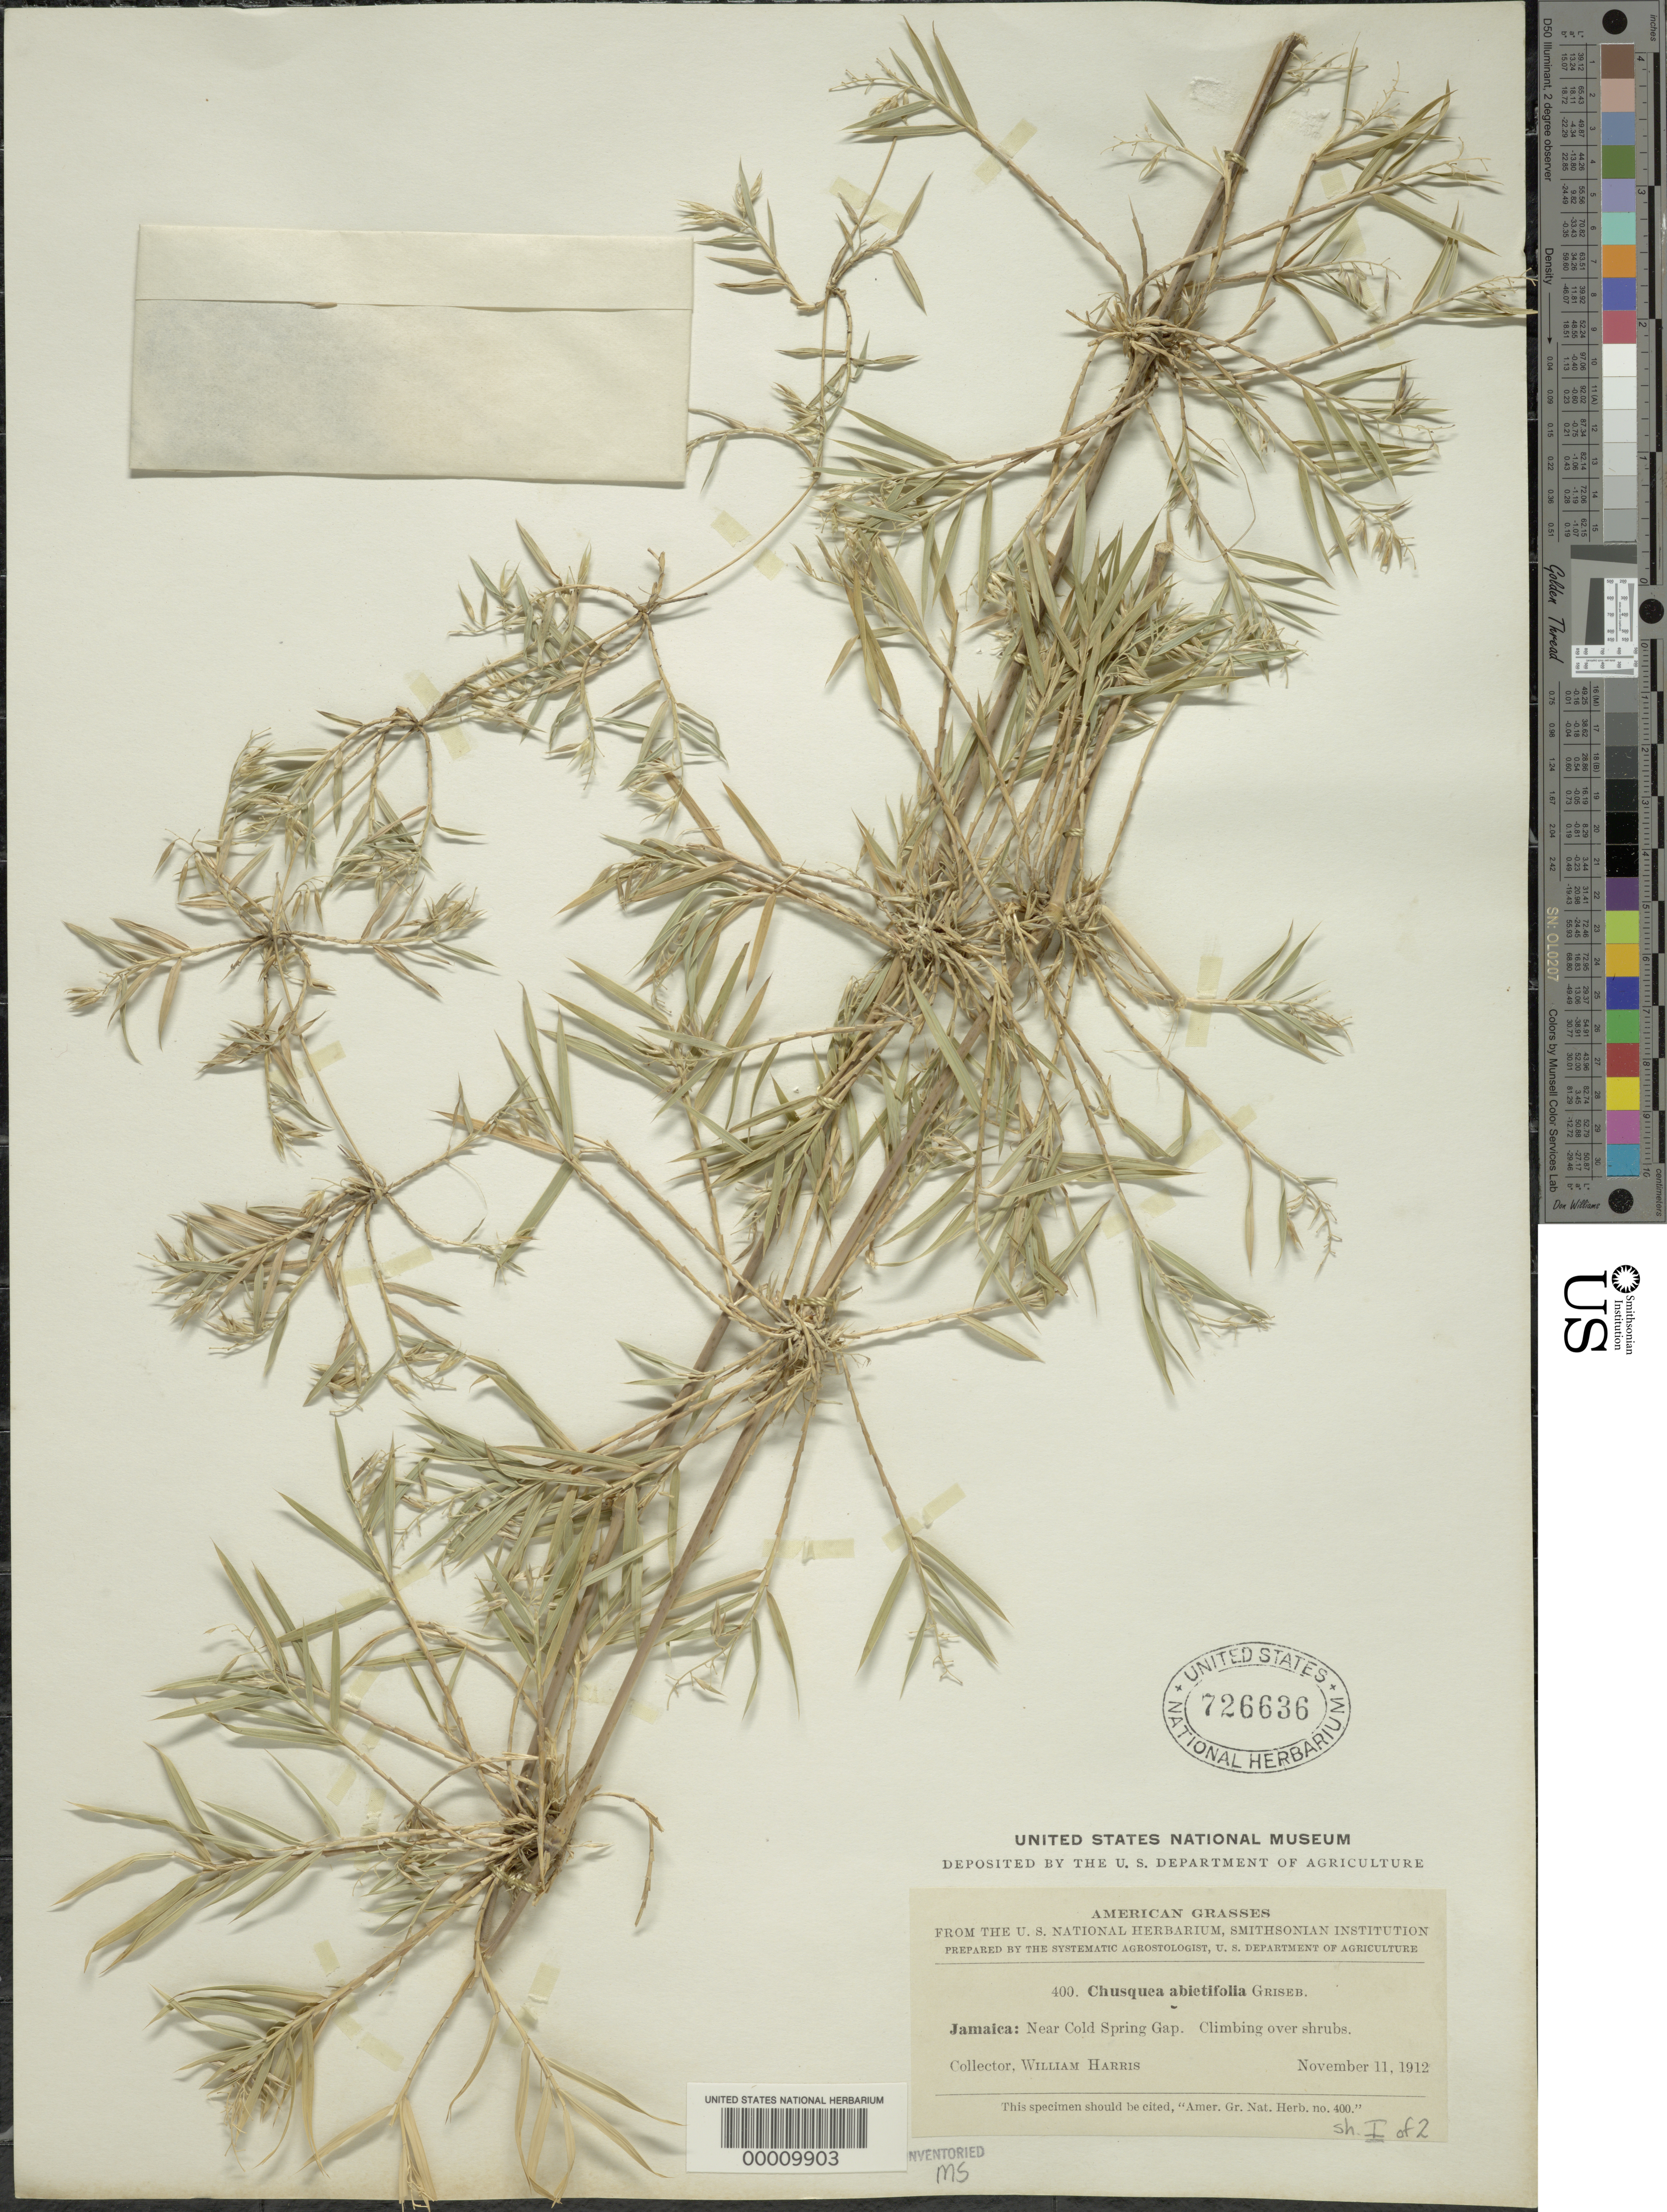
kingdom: Plantae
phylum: Tracheophyta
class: Liliopsida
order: Poales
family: Poaceae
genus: Chusquea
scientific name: Chusquea abietifolia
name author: Griseb.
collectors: W. H. Harris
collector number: Amer. Gr. Nat. Herb. 400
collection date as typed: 11 Nov 1912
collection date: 1912-11-11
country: Jamaica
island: Greater Antilles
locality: Cold spring gap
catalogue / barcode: US 726636